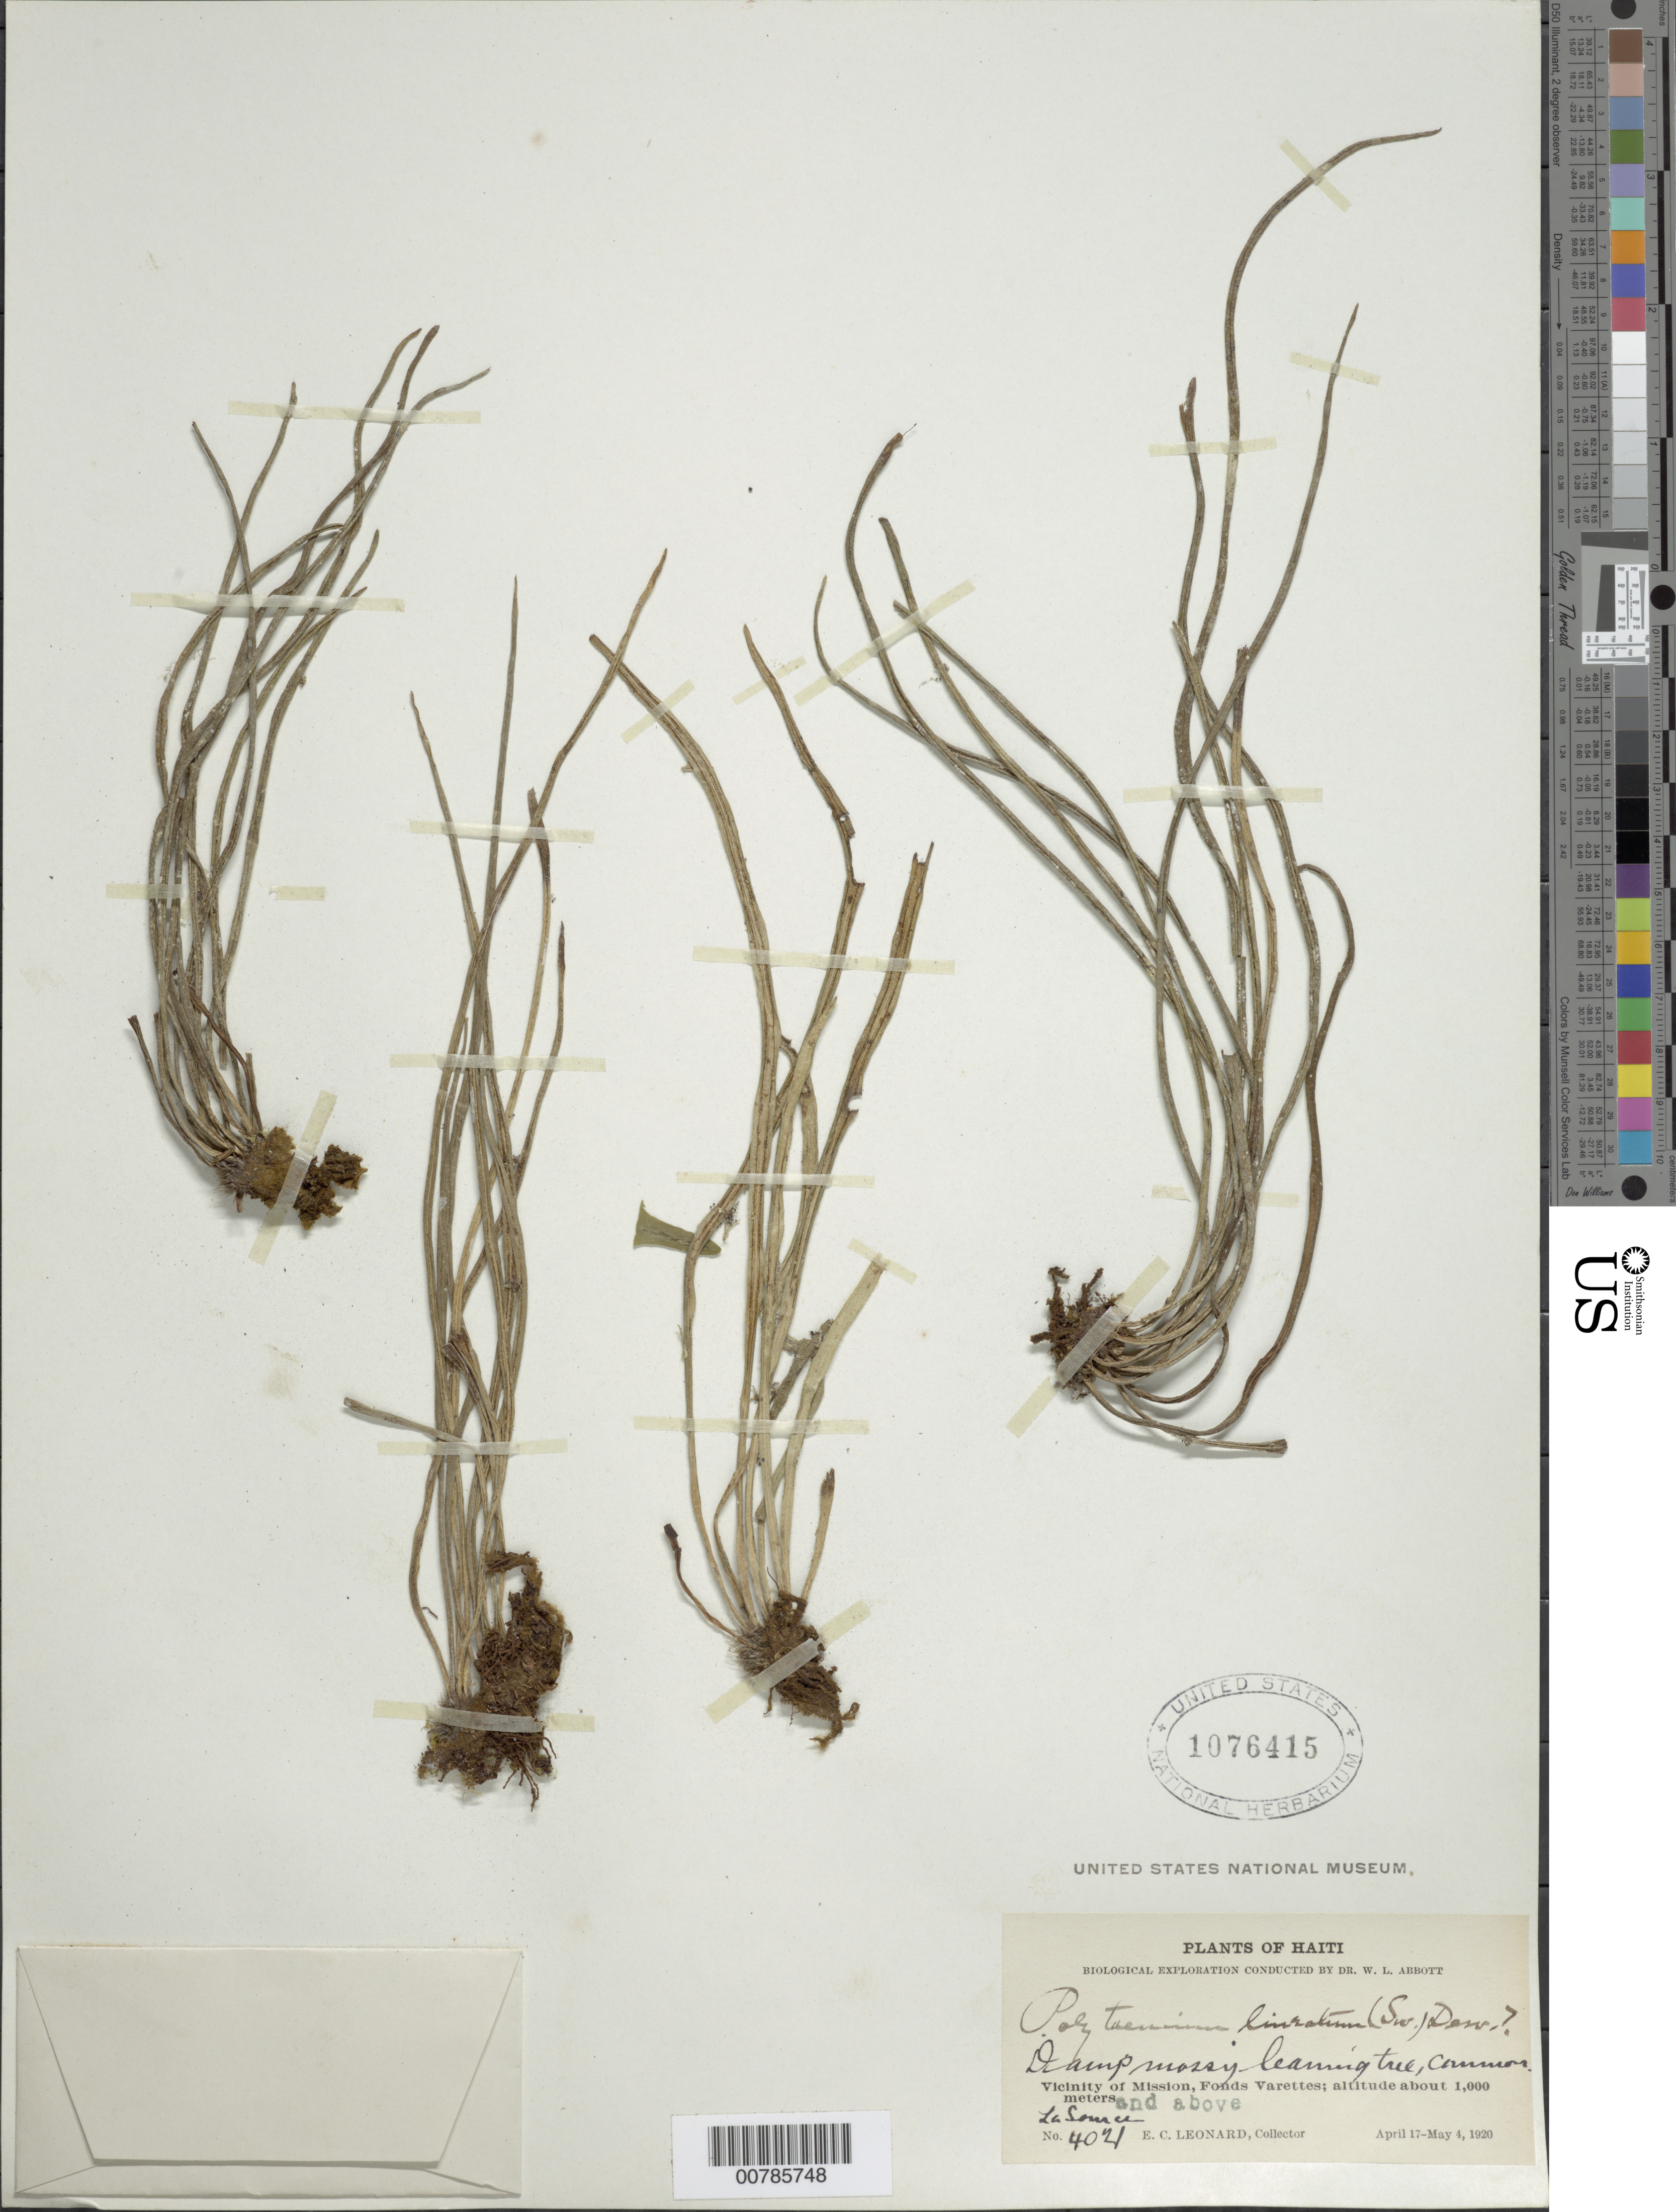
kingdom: Plantae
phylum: Tracheophyta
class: Polypodiopsida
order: Polypodiales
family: Pteridaceae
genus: Polytaenium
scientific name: Polytaenium lineatum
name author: (Sw.) J. Sm.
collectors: E. C. Leonard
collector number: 4021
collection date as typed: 17 Apr 1920 04 May 1920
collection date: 1920-04-17/1920-05-04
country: Haiti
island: Hispaniola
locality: Mission vicinity, Fonds Varettes and above La Source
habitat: Damp mossy leaning tree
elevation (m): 1000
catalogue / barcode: US 1076415